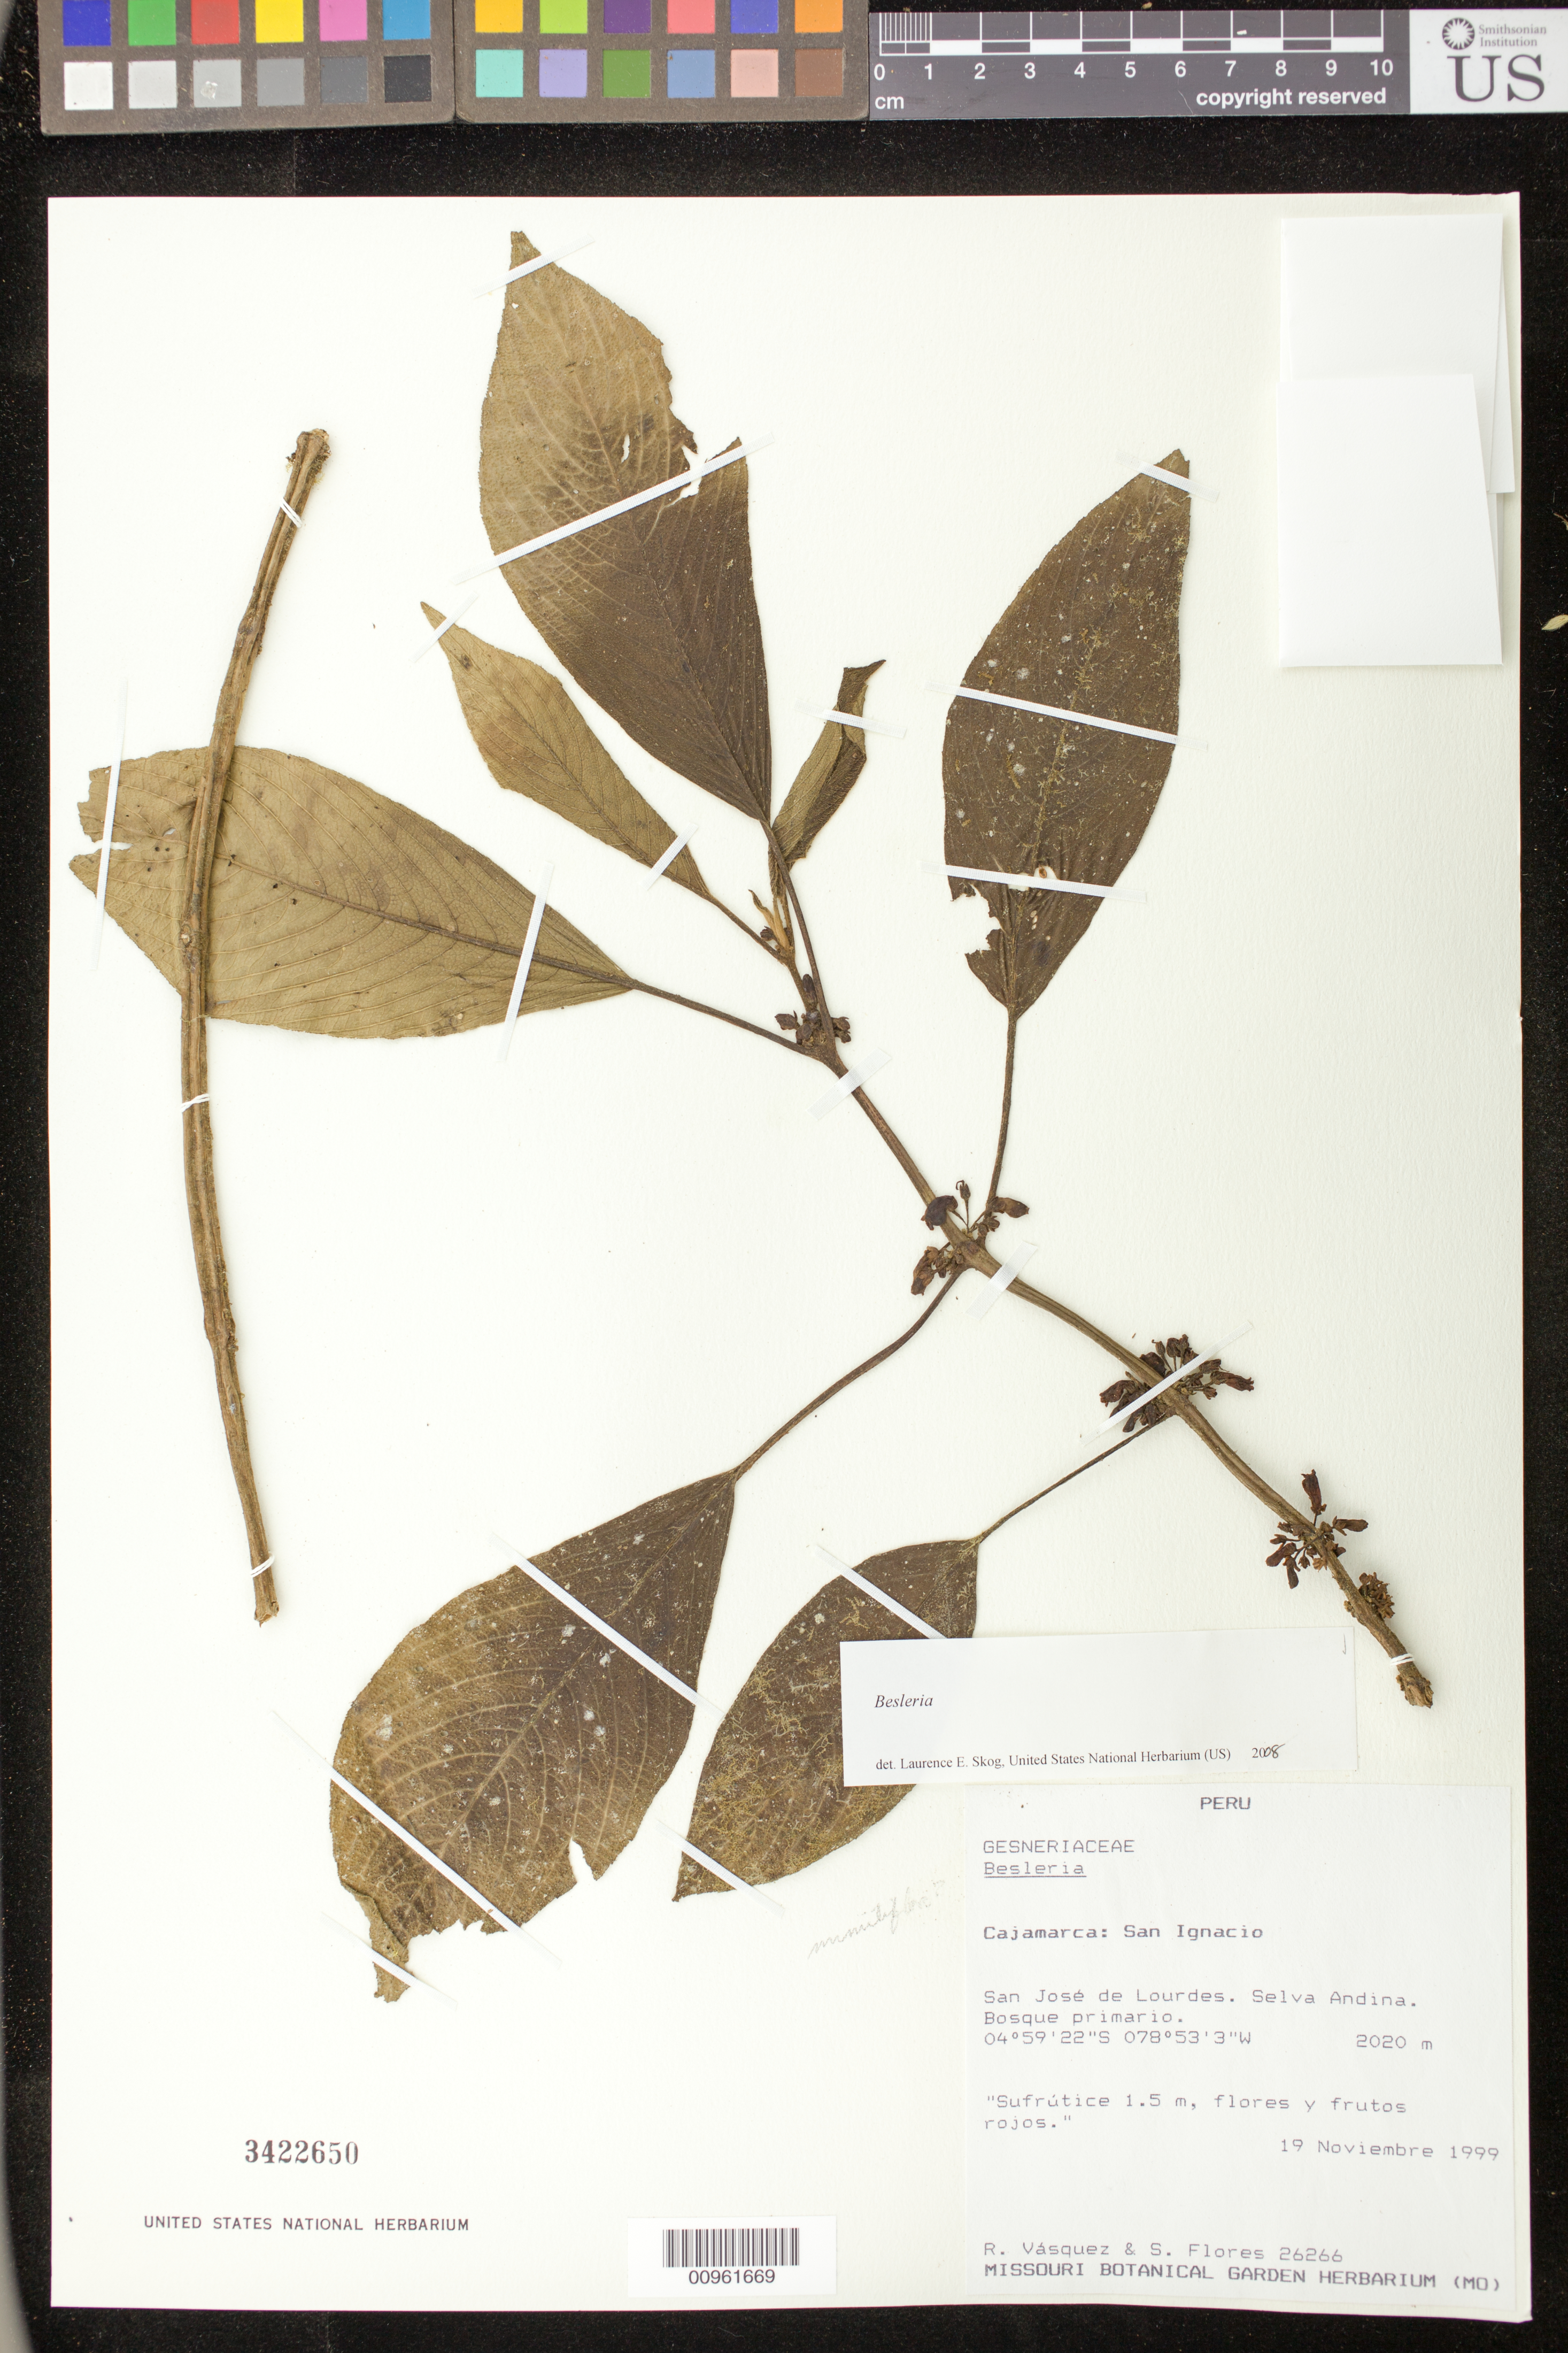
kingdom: Plantae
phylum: Tracheophyta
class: Magnoliopsida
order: Lamiales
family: Gesneriaceae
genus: Besleria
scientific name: Besleria sp.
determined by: Skog, Laurence E.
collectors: R. Vásquez & M. Flores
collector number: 26266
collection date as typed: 19 Nov 1999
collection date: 1999-11-19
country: Peru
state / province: Cajamarca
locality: San Ignacio, San José de Lourdes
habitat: Selvan Andina, bosque primario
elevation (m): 2020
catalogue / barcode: US 3422650